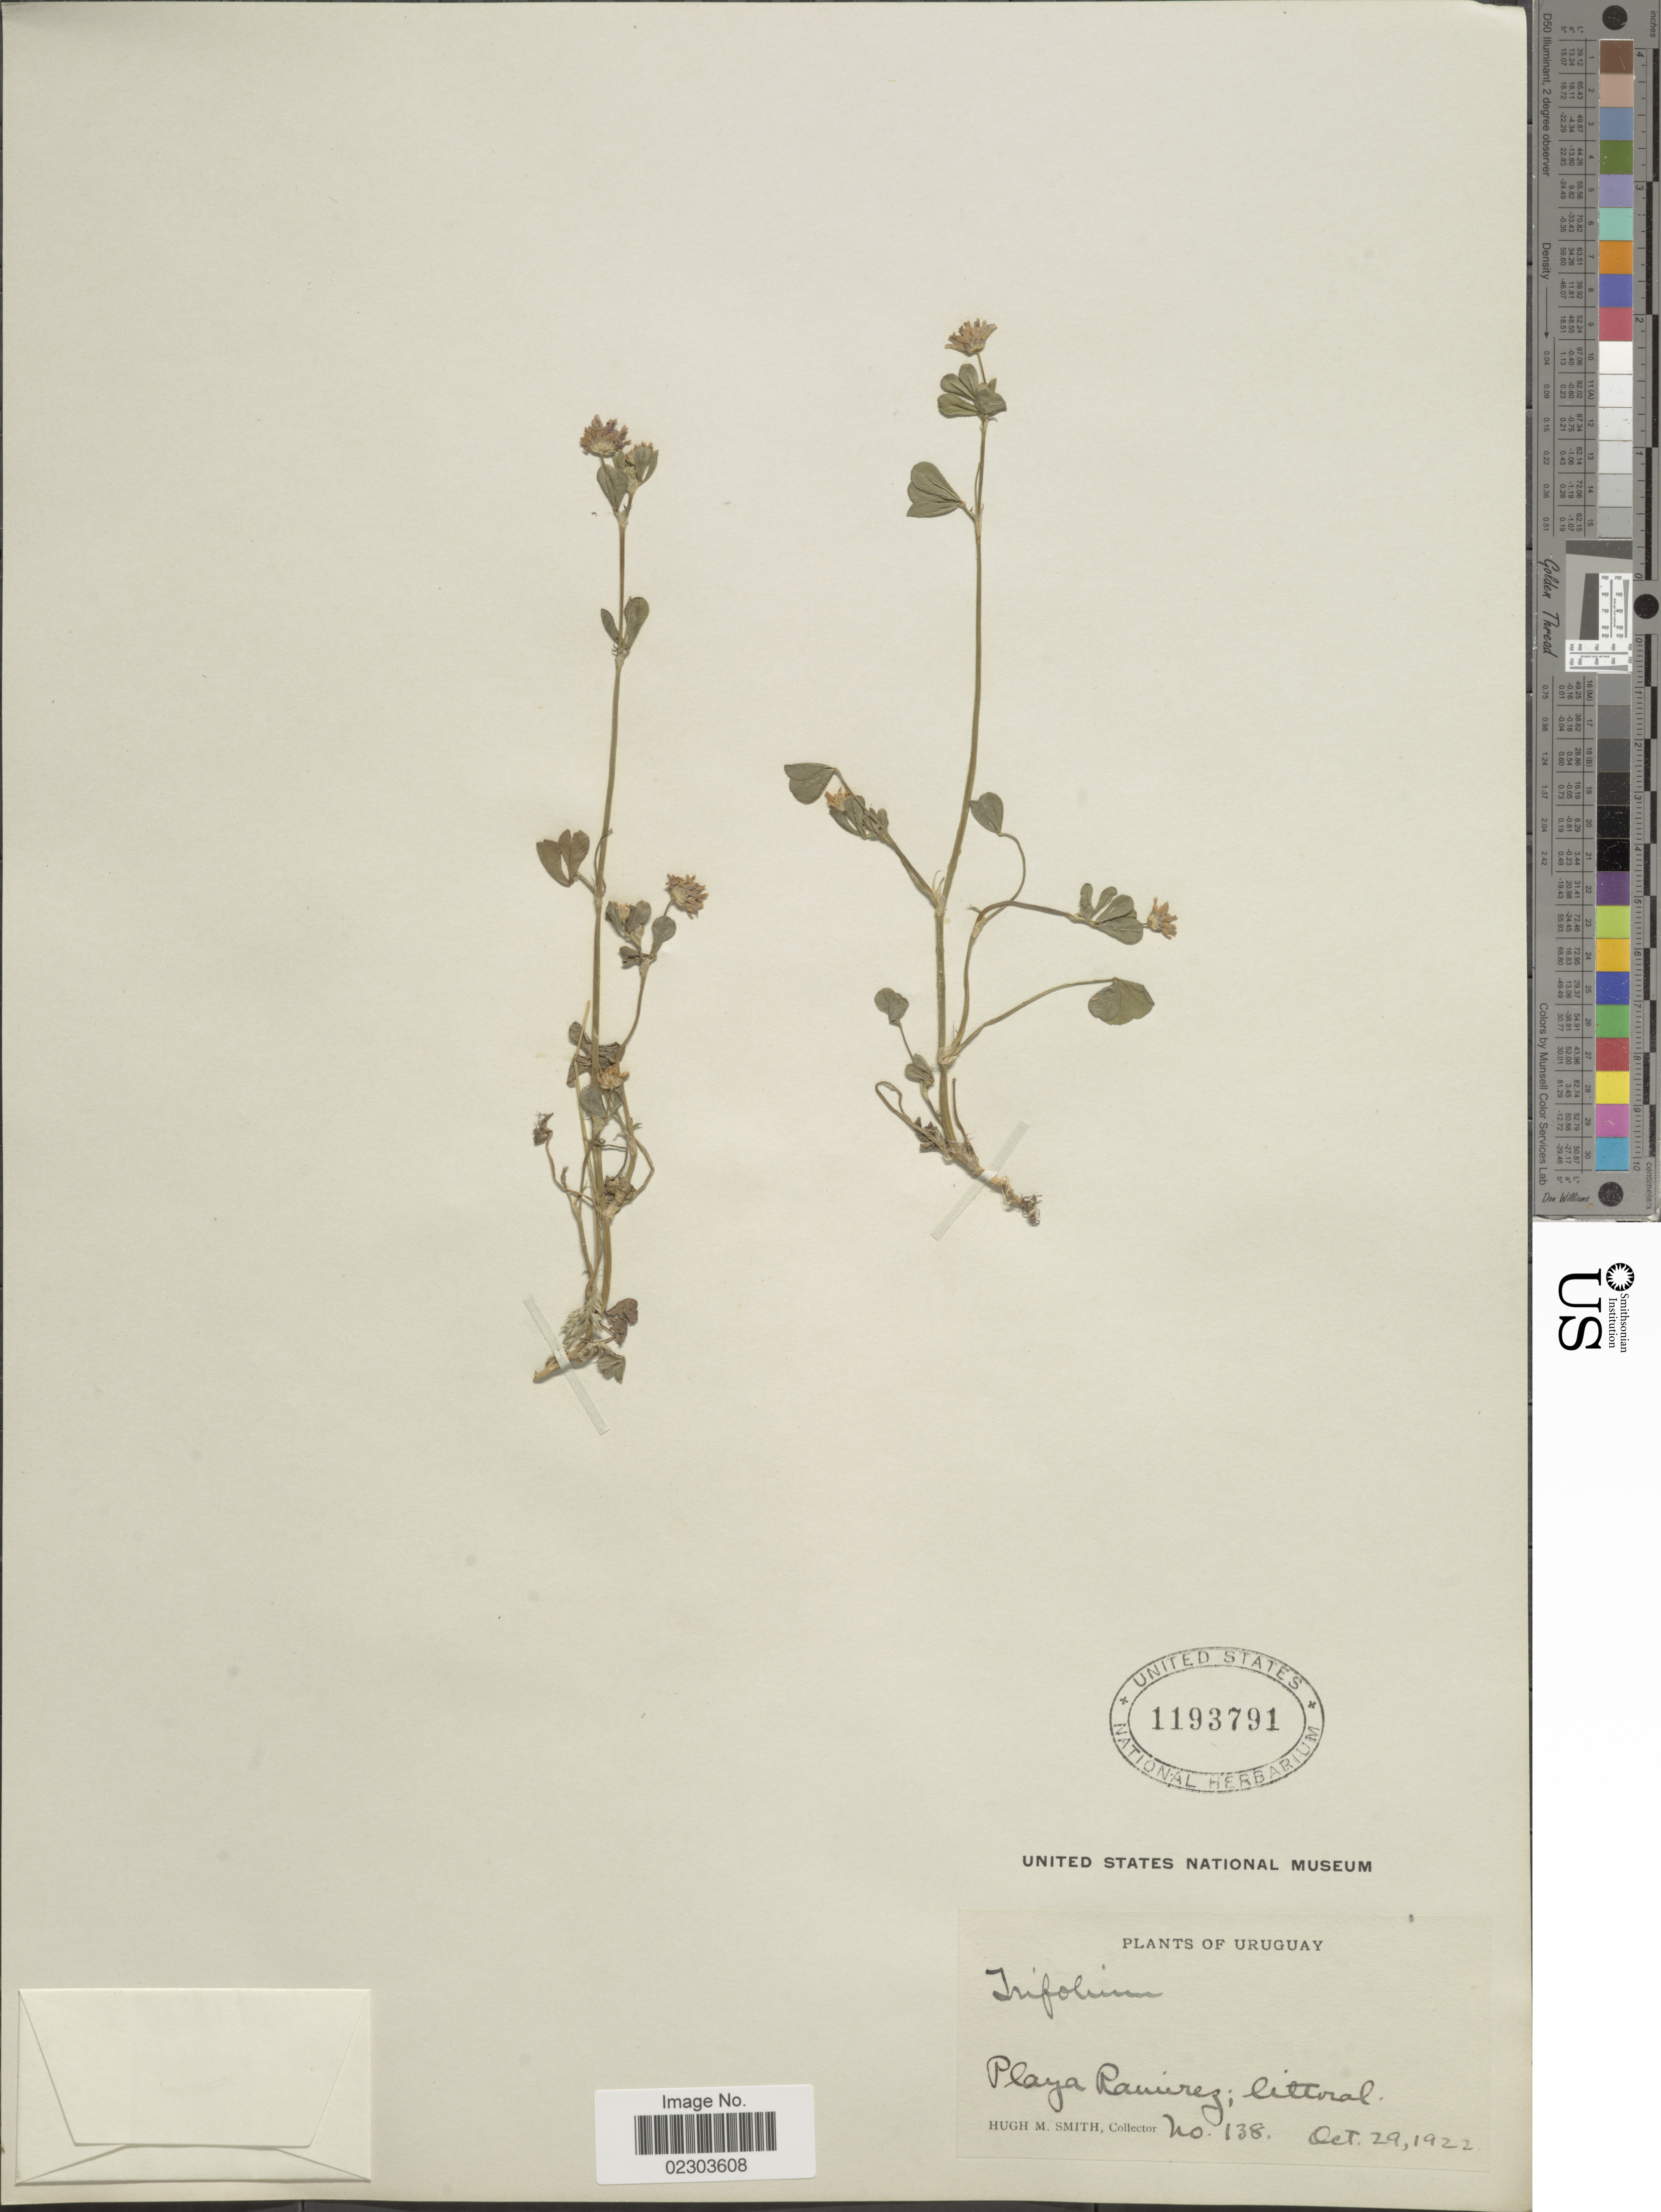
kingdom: Plantae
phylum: Tracheophyta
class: Magnoliopsida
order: Fabales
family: Fabaceae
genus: Trifolium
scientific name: Trifolium sp.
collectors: H. M. Smith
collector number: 138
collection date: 1922-10-29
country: Uruguay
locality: Playa Ramirez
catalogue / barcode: US 1193791